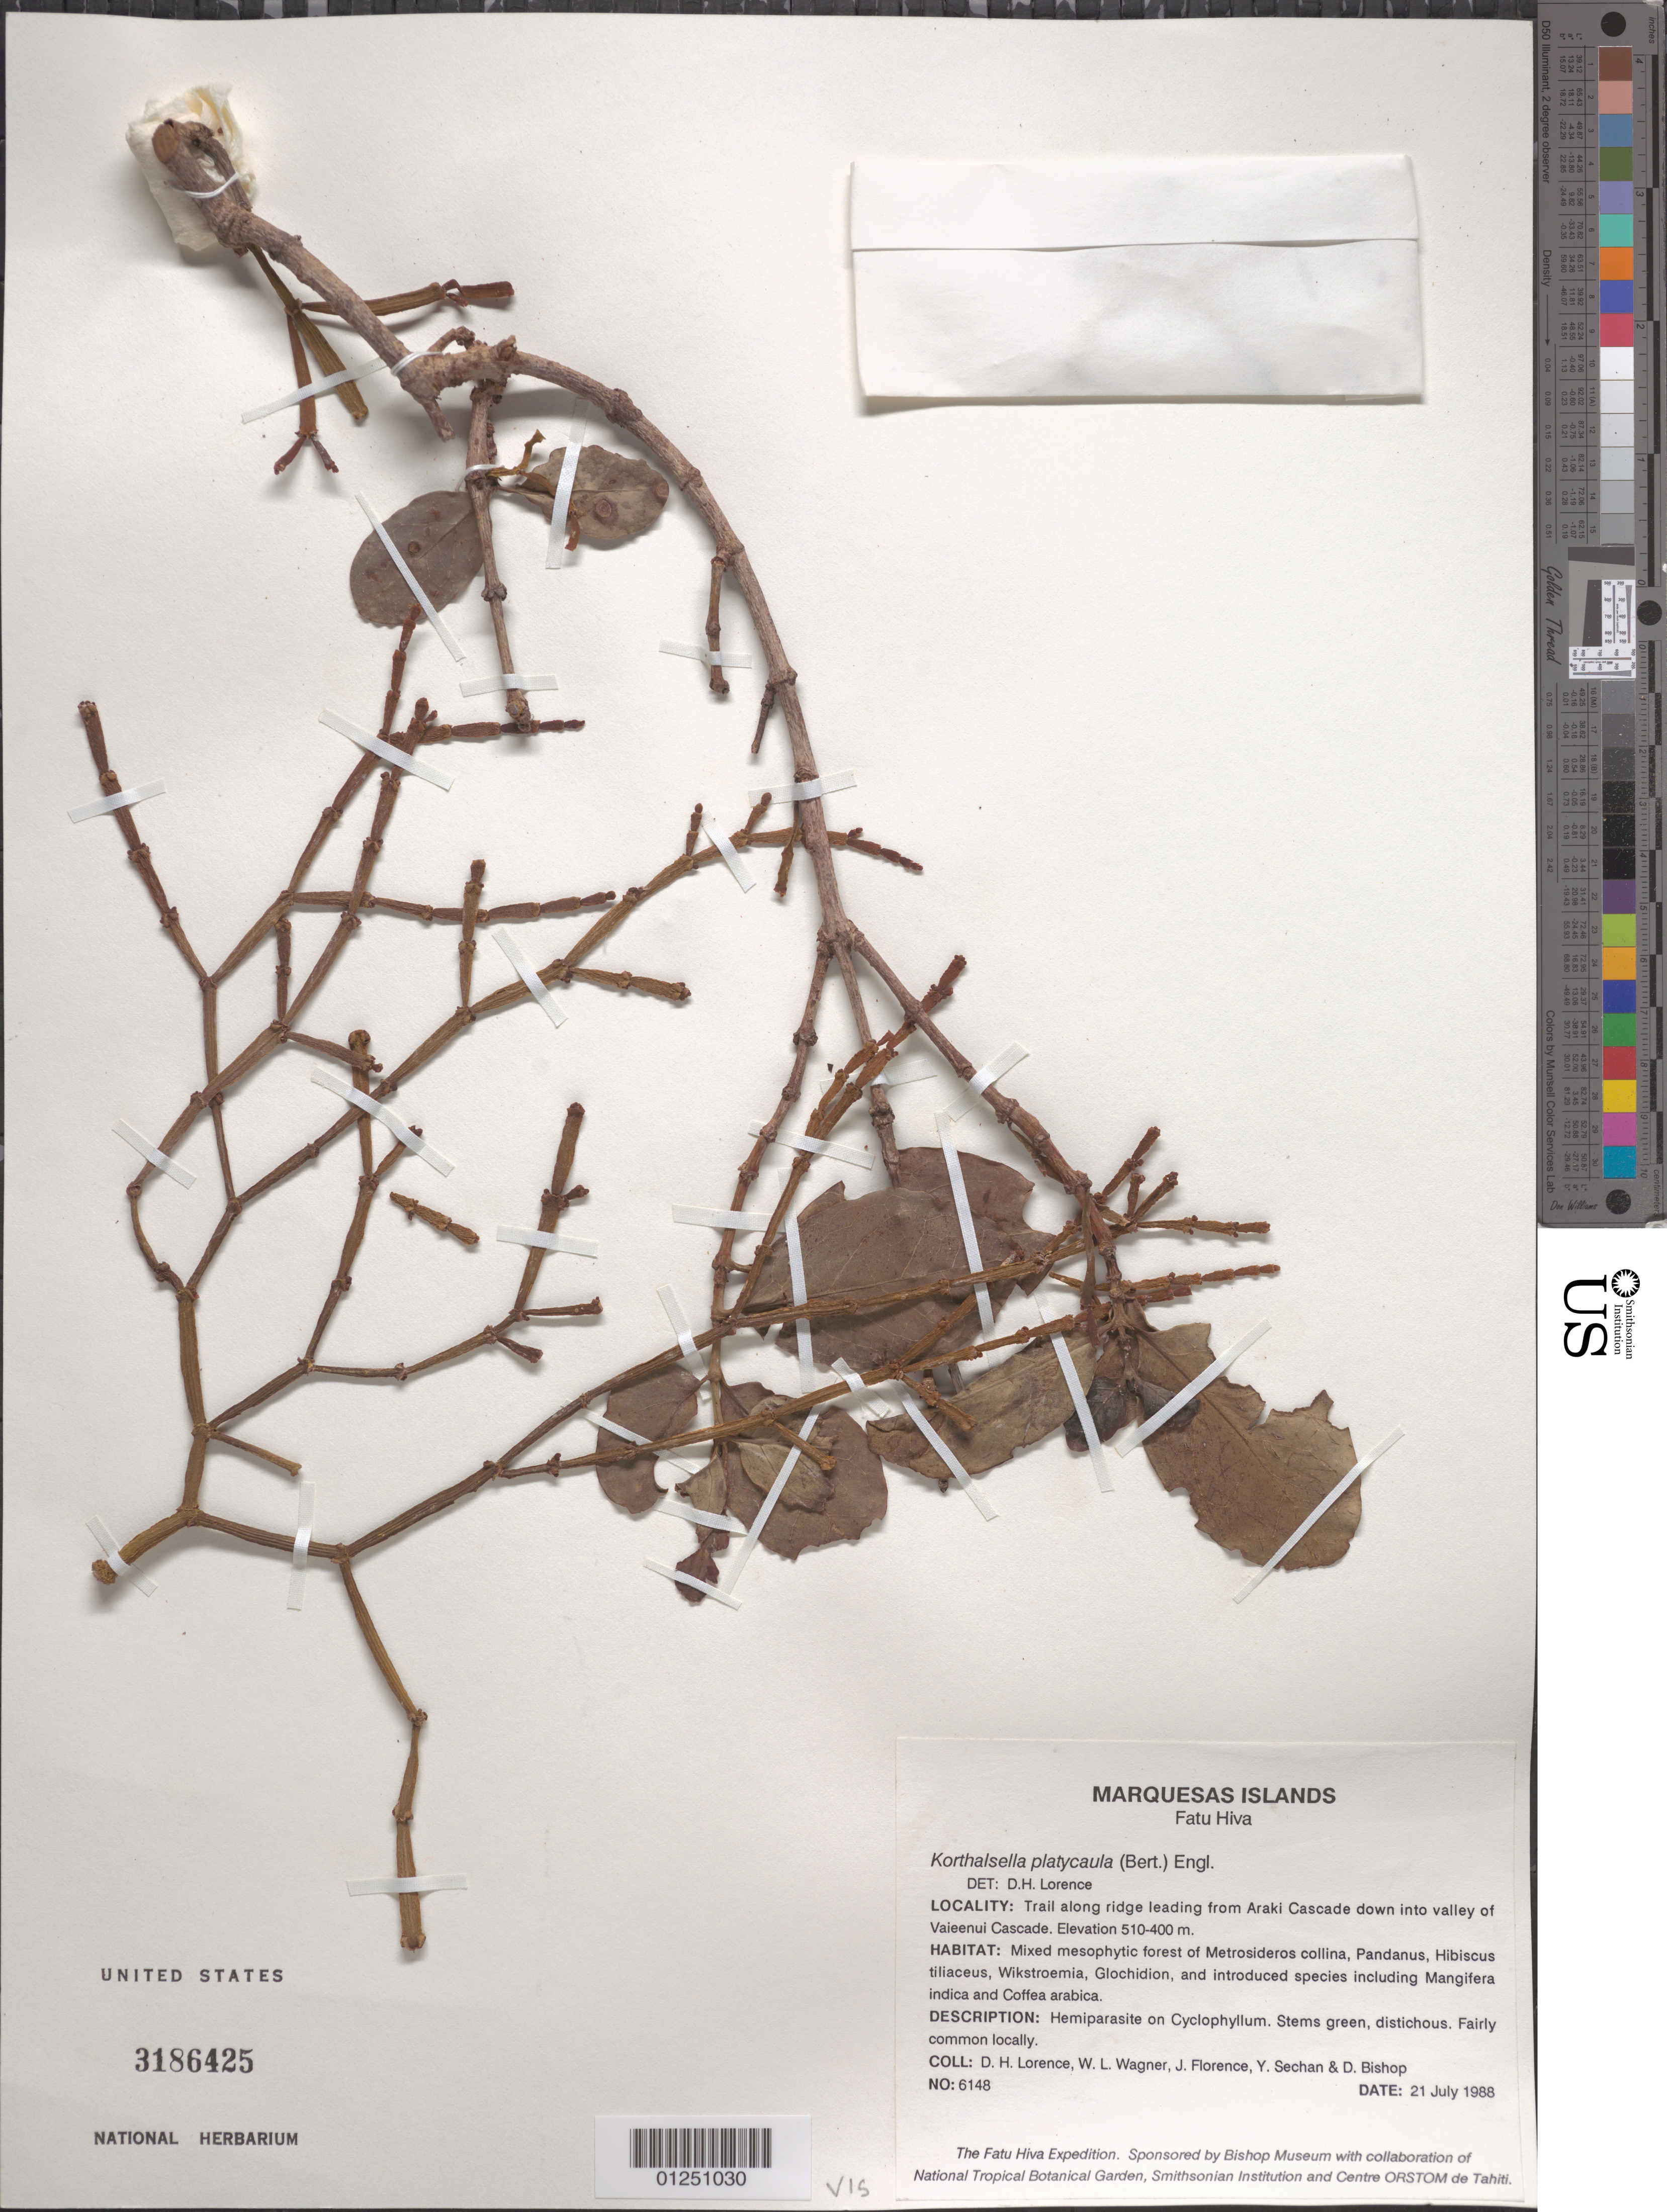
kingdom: Plantae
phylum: Tracheophyta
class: Magnoliopsida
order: Santalales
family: Viscaceae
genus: Korthalsella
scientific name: Korthalsella platycaula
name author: (Tiegh.) Engl.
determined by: Lorence, David H., (PTBG), National Tropical Botanical Garden (UNITED STATES)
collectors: D. Lorence, W. L. Wagner, J. Florence, Y. Sechan & D. Bishop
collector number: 6148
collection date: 1988-07-21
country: French Polynesia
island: Fatu Hiva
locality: Trail along ridge leading from Araki Cascade down into valley of Vaieenui Cascade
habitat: Mixed mesophytic forest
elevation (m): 400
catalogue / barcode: US 3196425